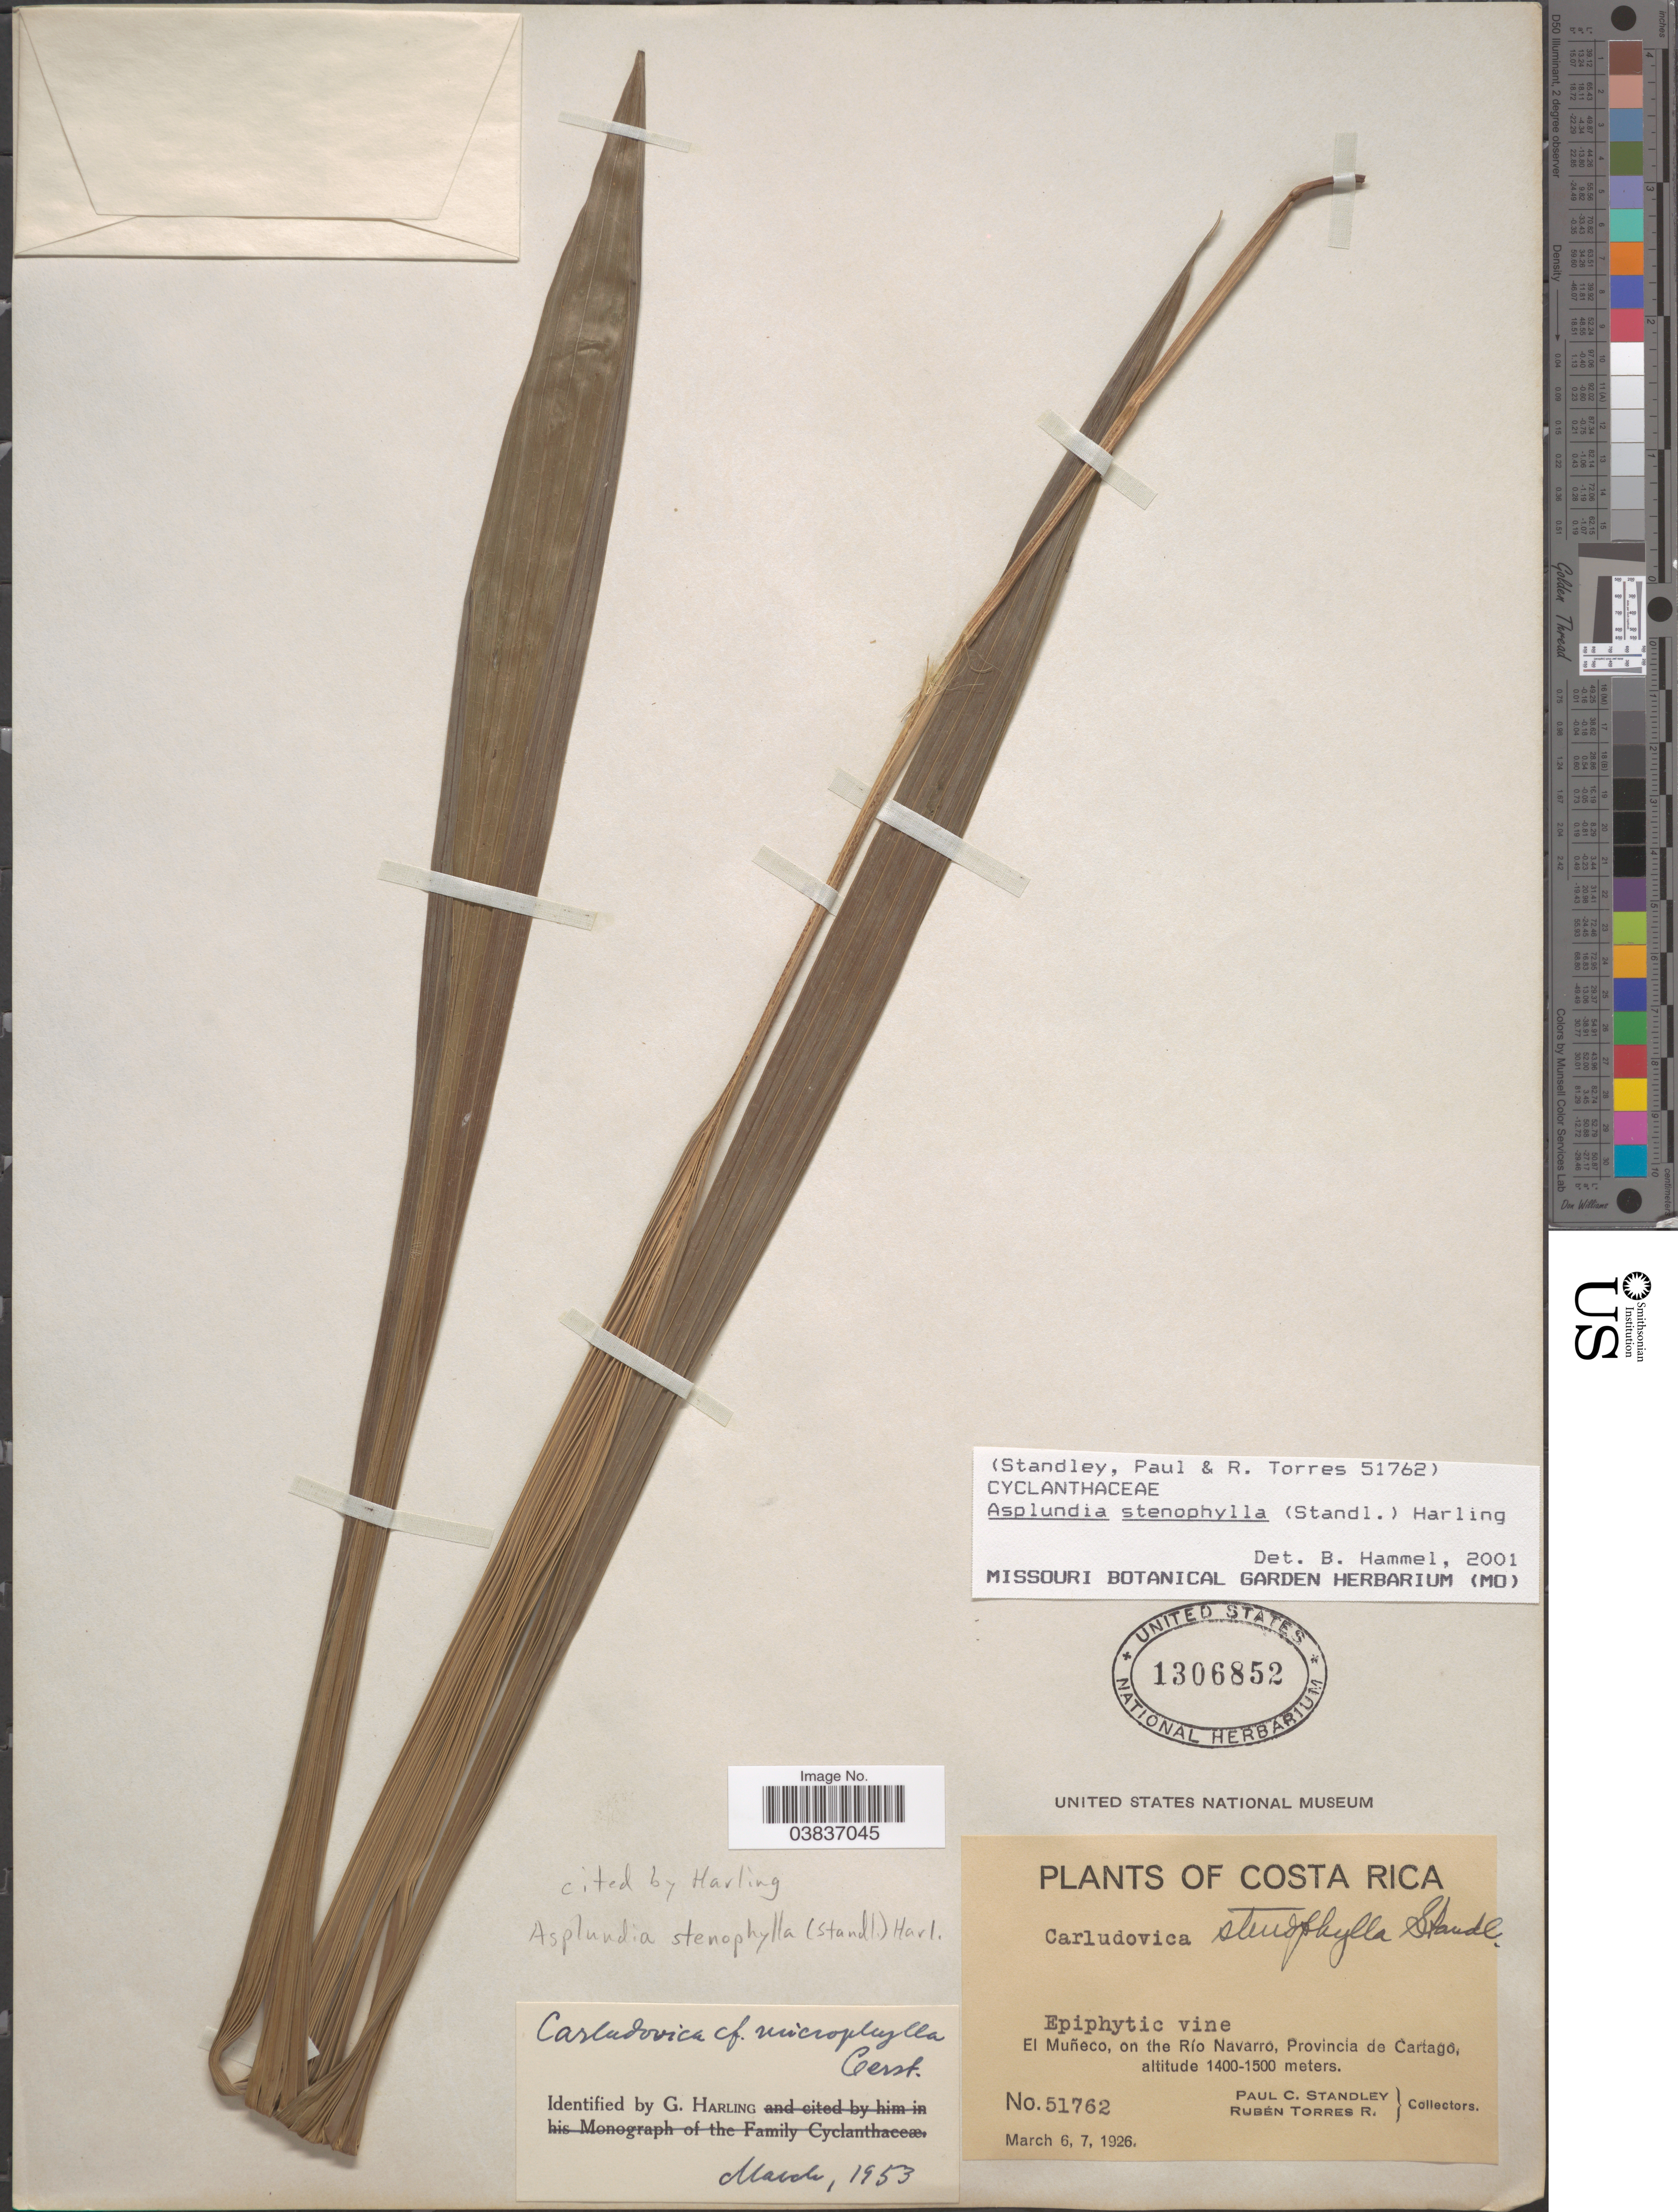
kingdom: Plantae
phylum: Tracheophyta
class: Liliopsida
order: Pandanales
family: Cyclanthaceae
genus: Asplundia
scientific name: Asplundia stenophylla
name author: (Standl.) Harling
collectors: P. C. Standley & R. Torres Rojas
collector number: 51762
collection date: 1926-03-06/1926-03-07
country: Costa Rica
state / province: Cartago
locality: El Muñeco, on the Río Navarro.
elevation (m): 1400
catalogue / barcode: US 1306852